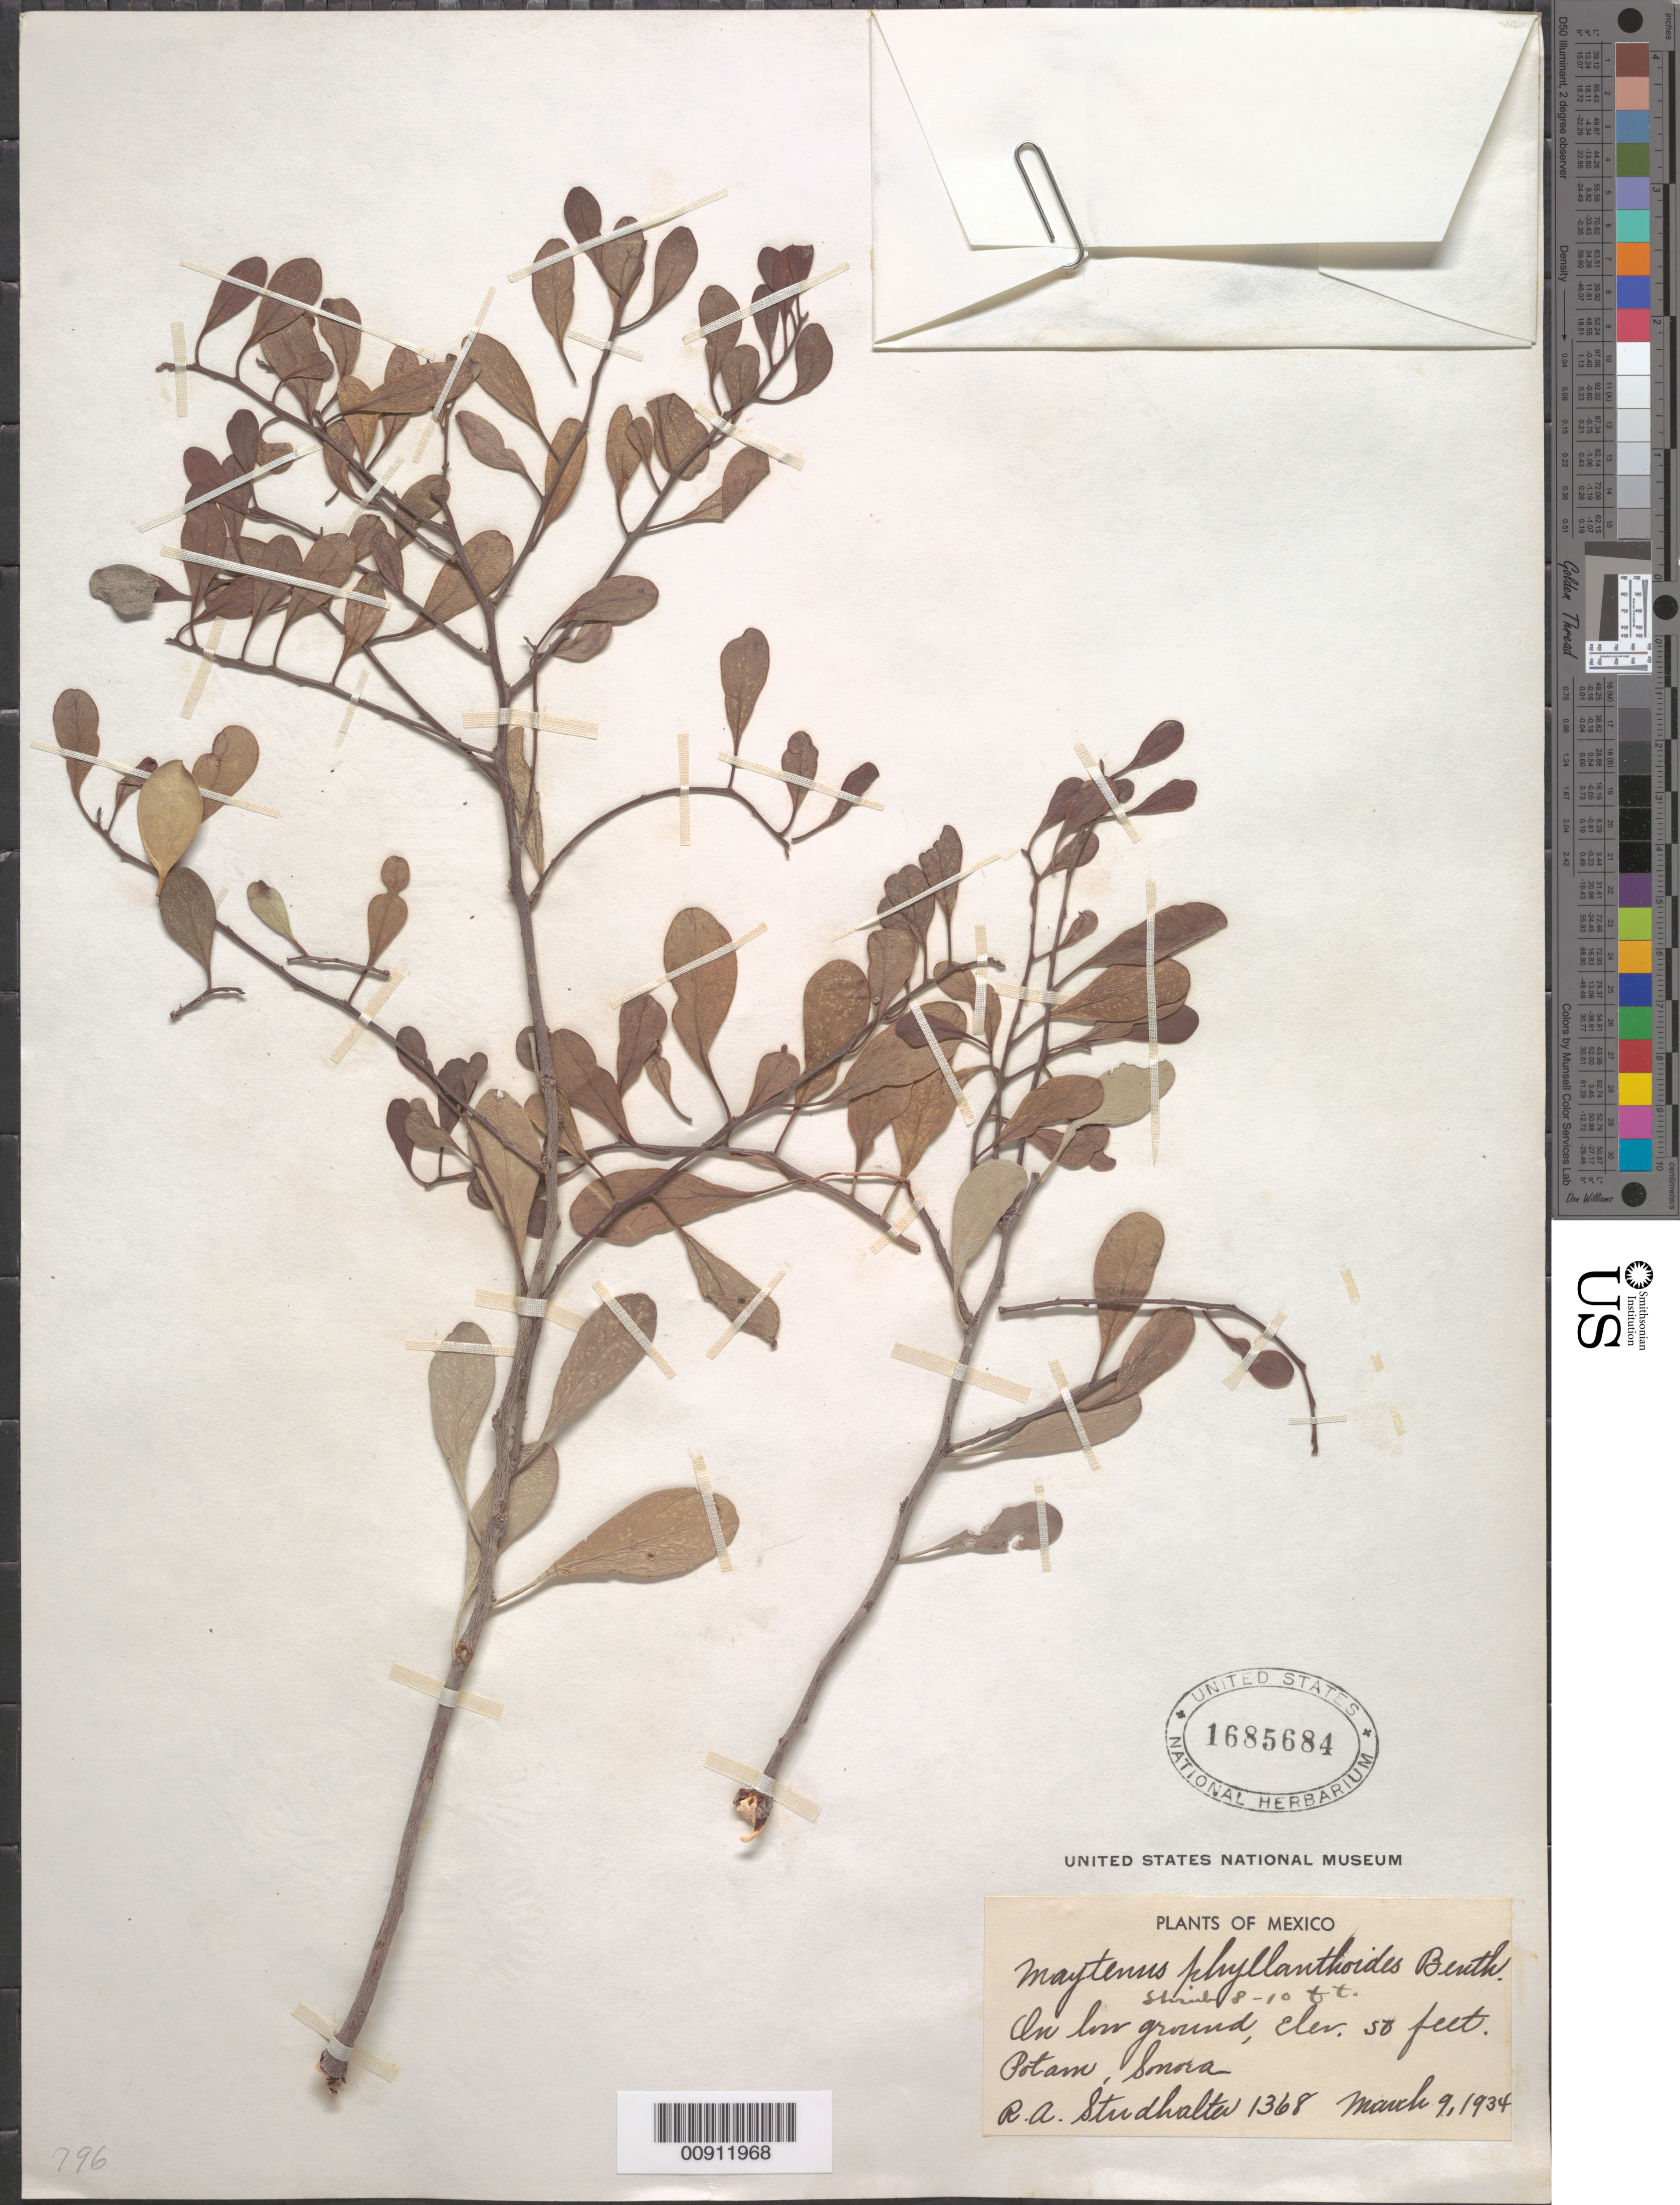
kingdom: Plantae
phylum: Tracheophyta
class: Magnoliopsida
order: Celastrales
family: Celastraceae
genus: Tricerma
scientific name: Tricerma phyllanthoides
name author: (Benth.) Lundell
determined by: Strong, Mark T., (BOT), Smithsonian Institution - National Museum of Natural History (UNITED STATES)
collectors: R. Studhalter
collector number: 1368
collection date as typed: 09 Mar 1934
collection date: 1934-03-09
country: Mexico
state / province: Sonora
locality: Potam, Sonora.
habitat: On low ground.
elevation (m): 15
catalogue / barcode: US 1685684